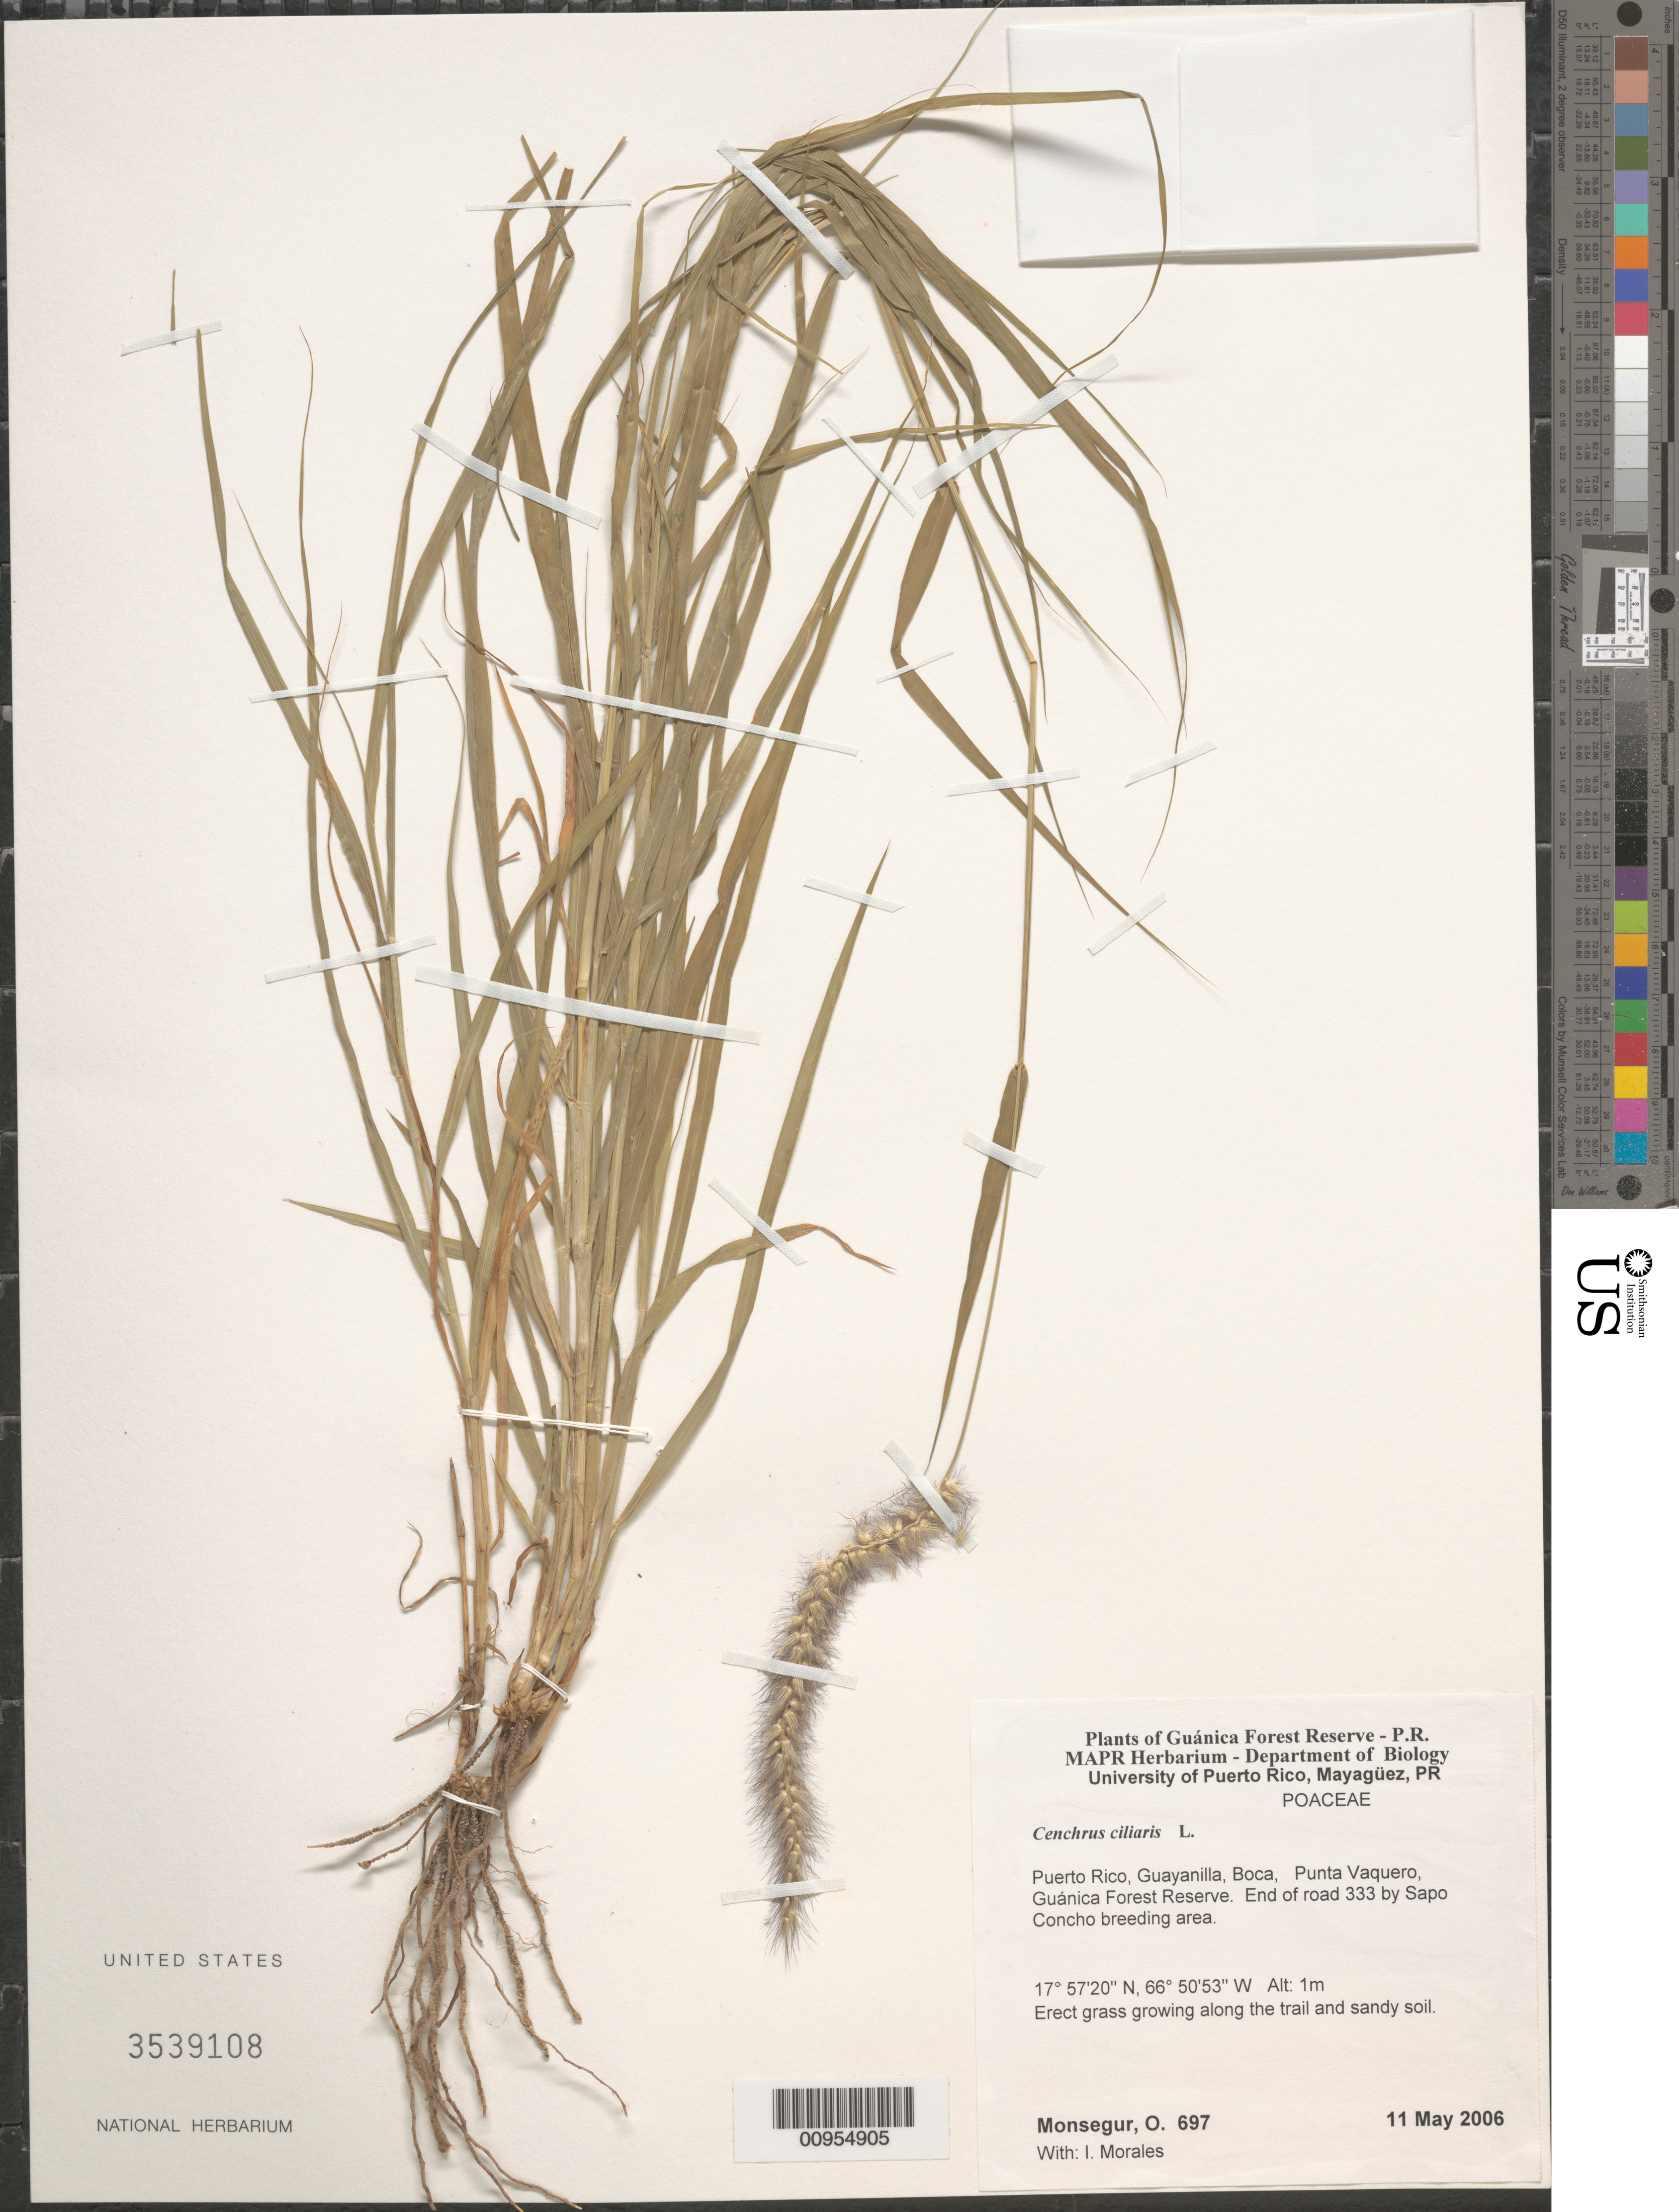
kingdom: Plantae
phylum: Tracheophyta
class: Liliopsida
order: Poales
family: Poaceae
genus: Cenchrus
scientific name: Cenchrus ciliaris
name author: L.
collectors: O. Monsegur & I. Morales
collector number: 697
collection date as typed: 11 May 2006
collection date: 2006-05-11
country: Puerto Rico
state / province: Guayanilla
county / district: Boca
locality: Guánica Forest Reserve. Punta Vaquero, end of road 333 by Sapo Concho breeding area.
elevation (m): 1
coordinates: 17.57201, 66.50533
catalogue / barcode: US 3539108